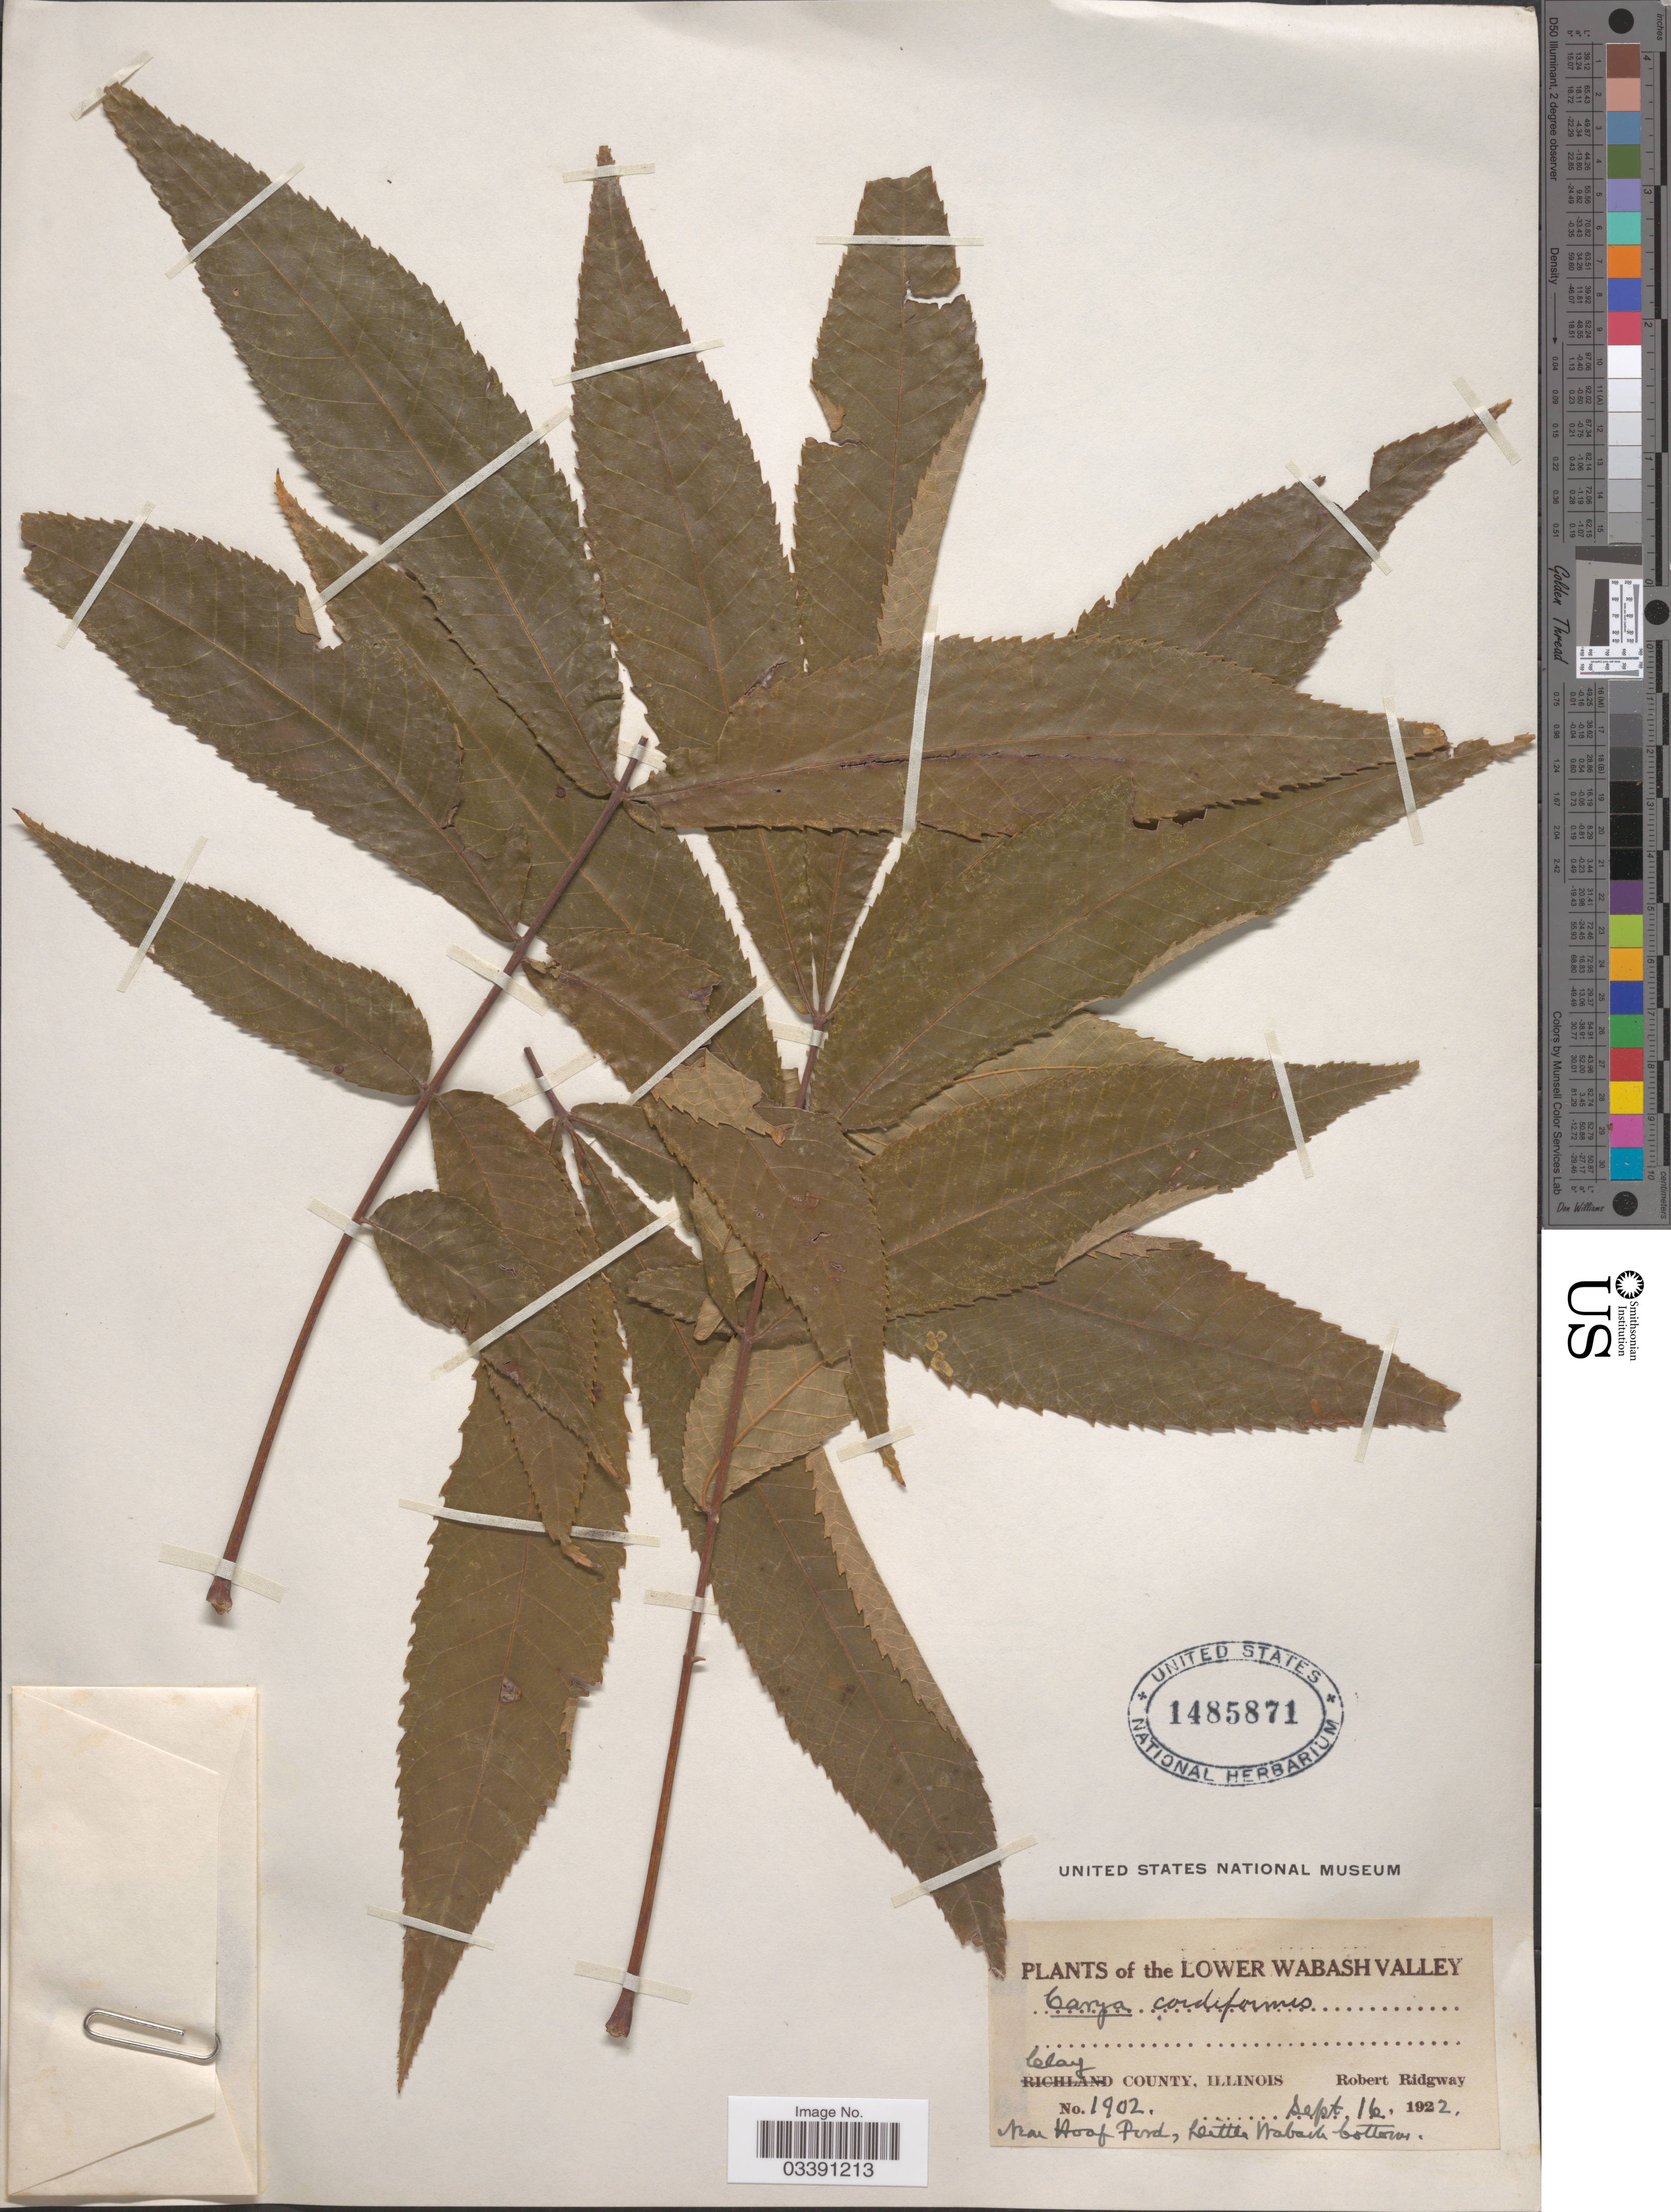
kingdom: Plantae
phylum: Tracheophyta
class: Magnoliopsida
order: Fagales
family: Juglandaceae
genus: Carya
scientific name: Carya cordiformis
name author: (Wangenh.) K. Koch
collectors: R. Ridgway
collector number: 1902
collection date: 1922-09-16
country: United States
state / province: Illinois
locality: The Lower Wabash Valley. Clay County. Near Hoof Ford, Little Wabash bottom.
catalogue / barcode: US 1485871